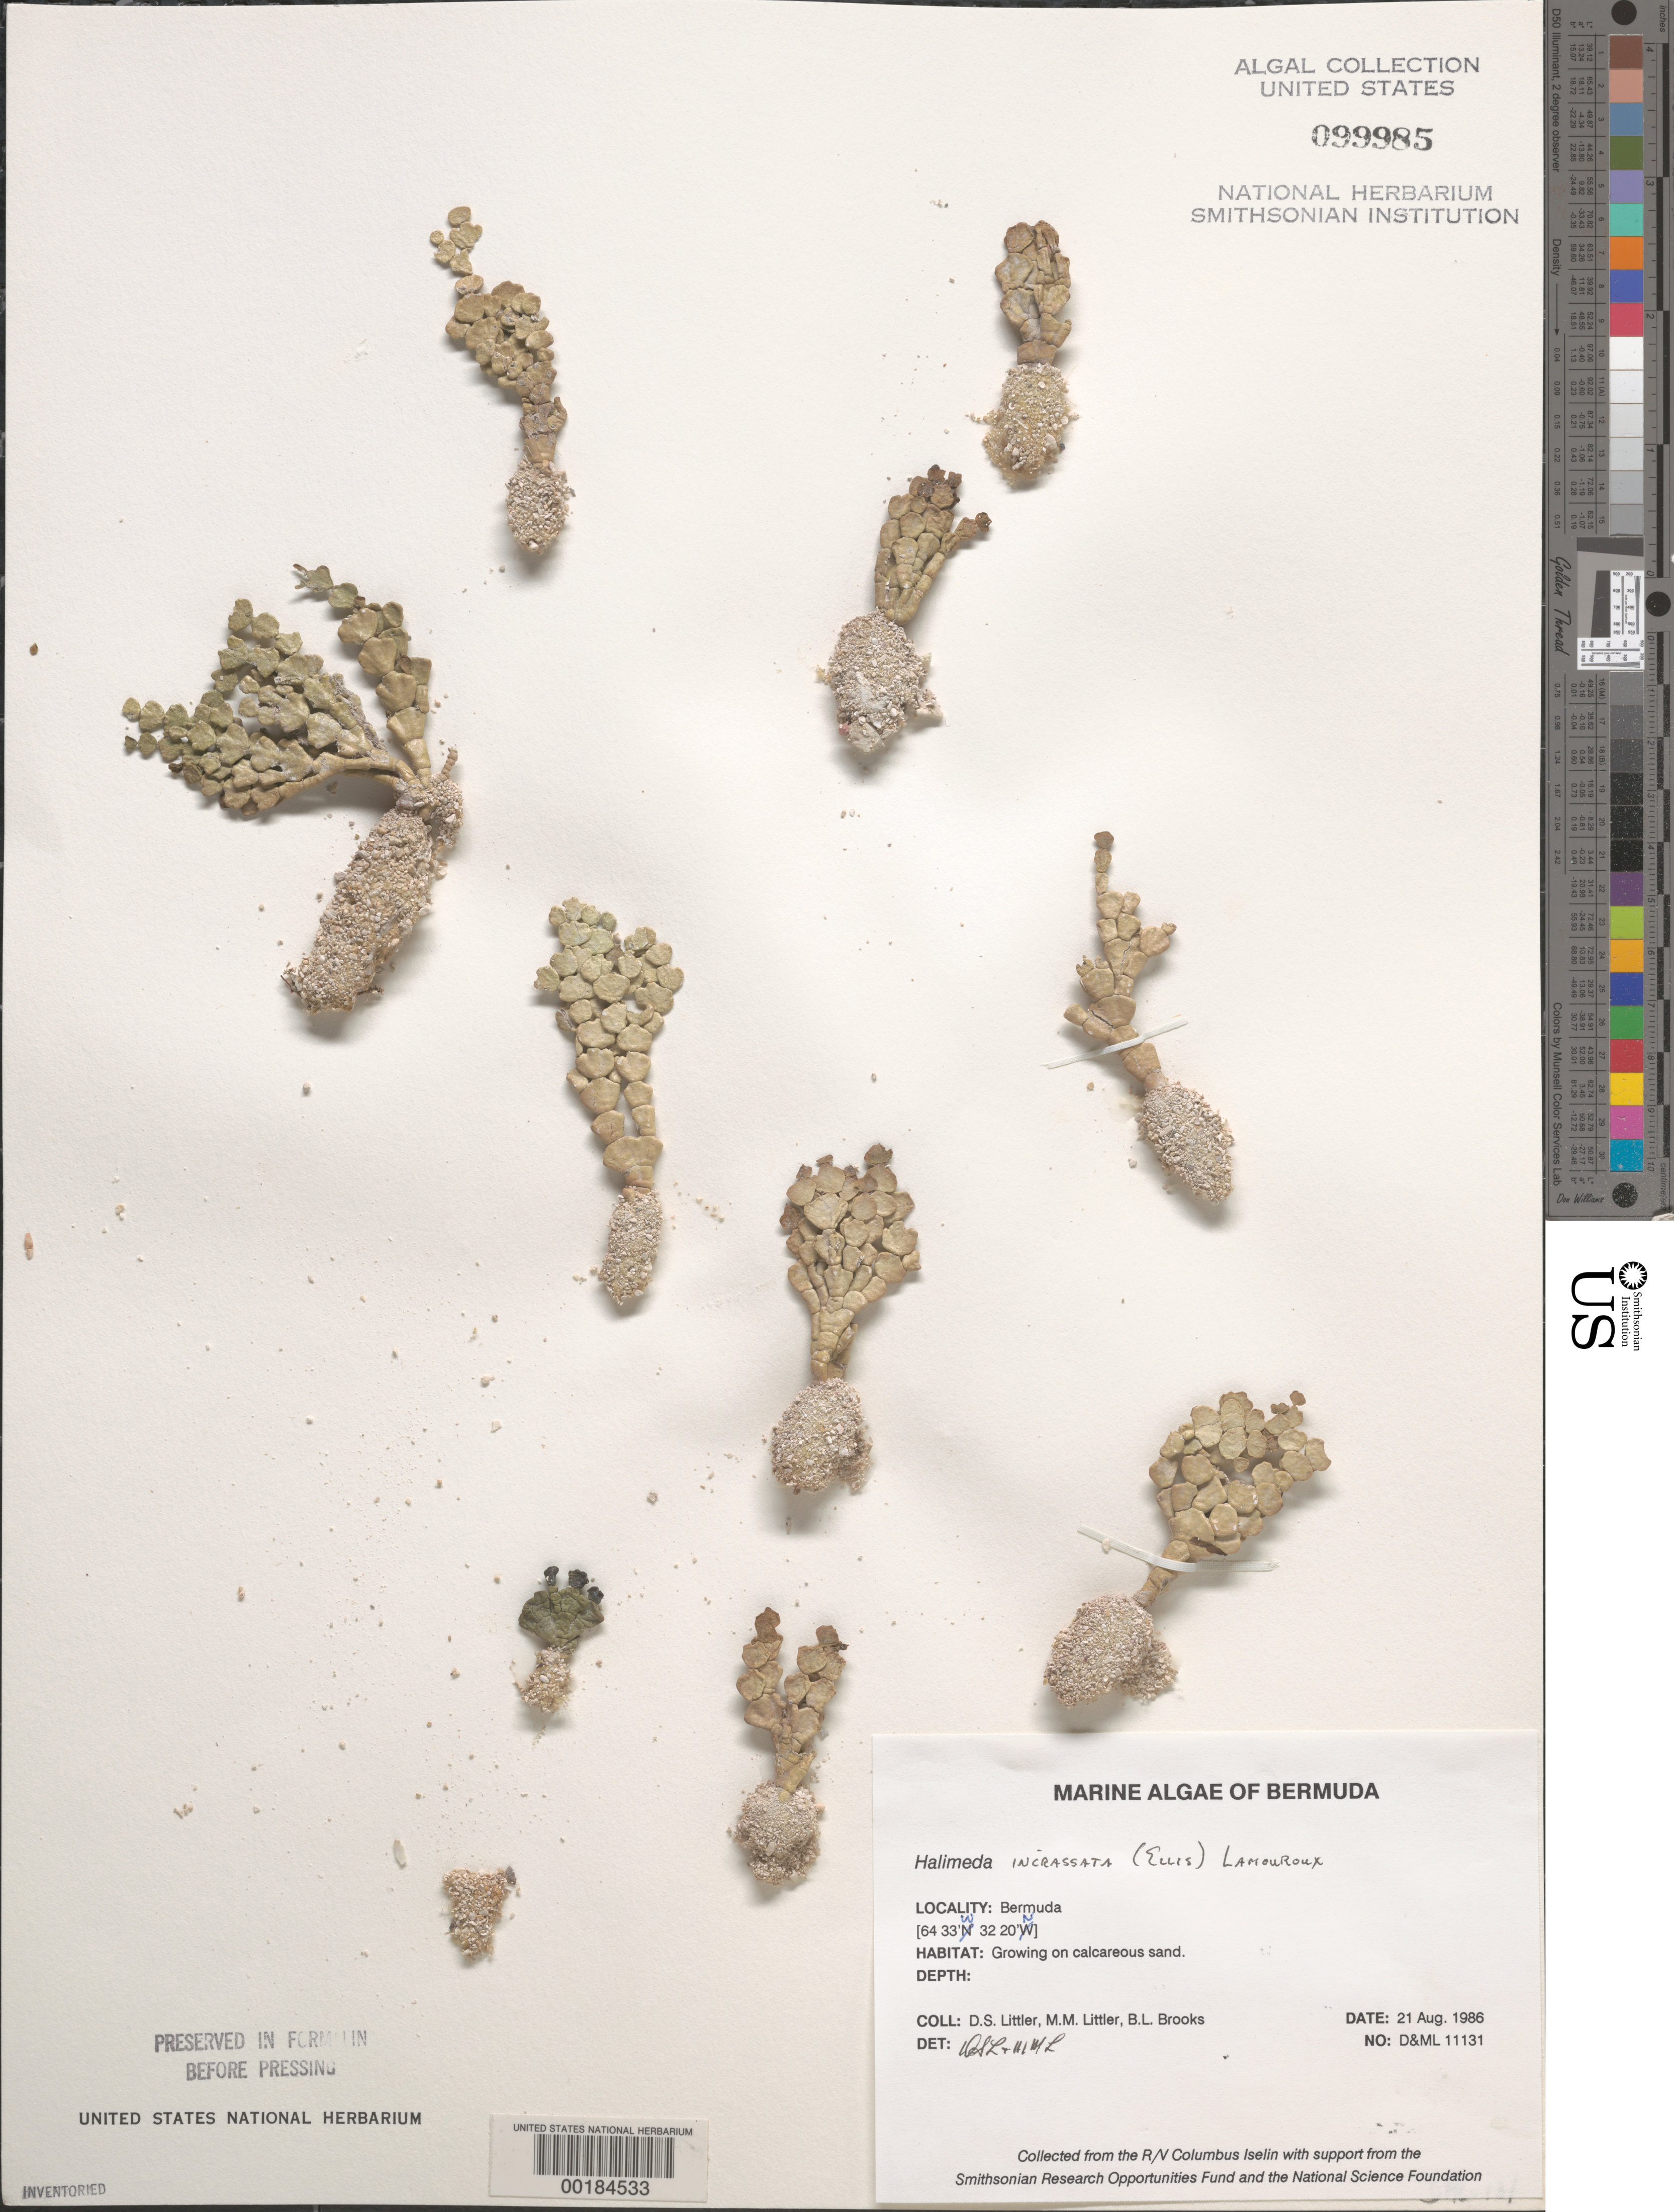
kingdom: Plantae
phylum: Chlorophyta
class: Ulvophyceae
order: Bryopsidales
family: Halimedaceae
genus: Halimeda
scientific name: Halimeda incrassata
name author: (J. Ellis) J.V.Lamouroux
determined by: Littler, D. S.; Littler, M. M.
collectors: D. S. Littler, M. M. Littler & B. Brooks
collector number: D&ML 11131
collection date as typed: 21 Aug 1986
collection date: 1986-08-21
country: Bermuda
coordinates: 32 20' N, 64 33' W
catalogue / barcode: US 99985